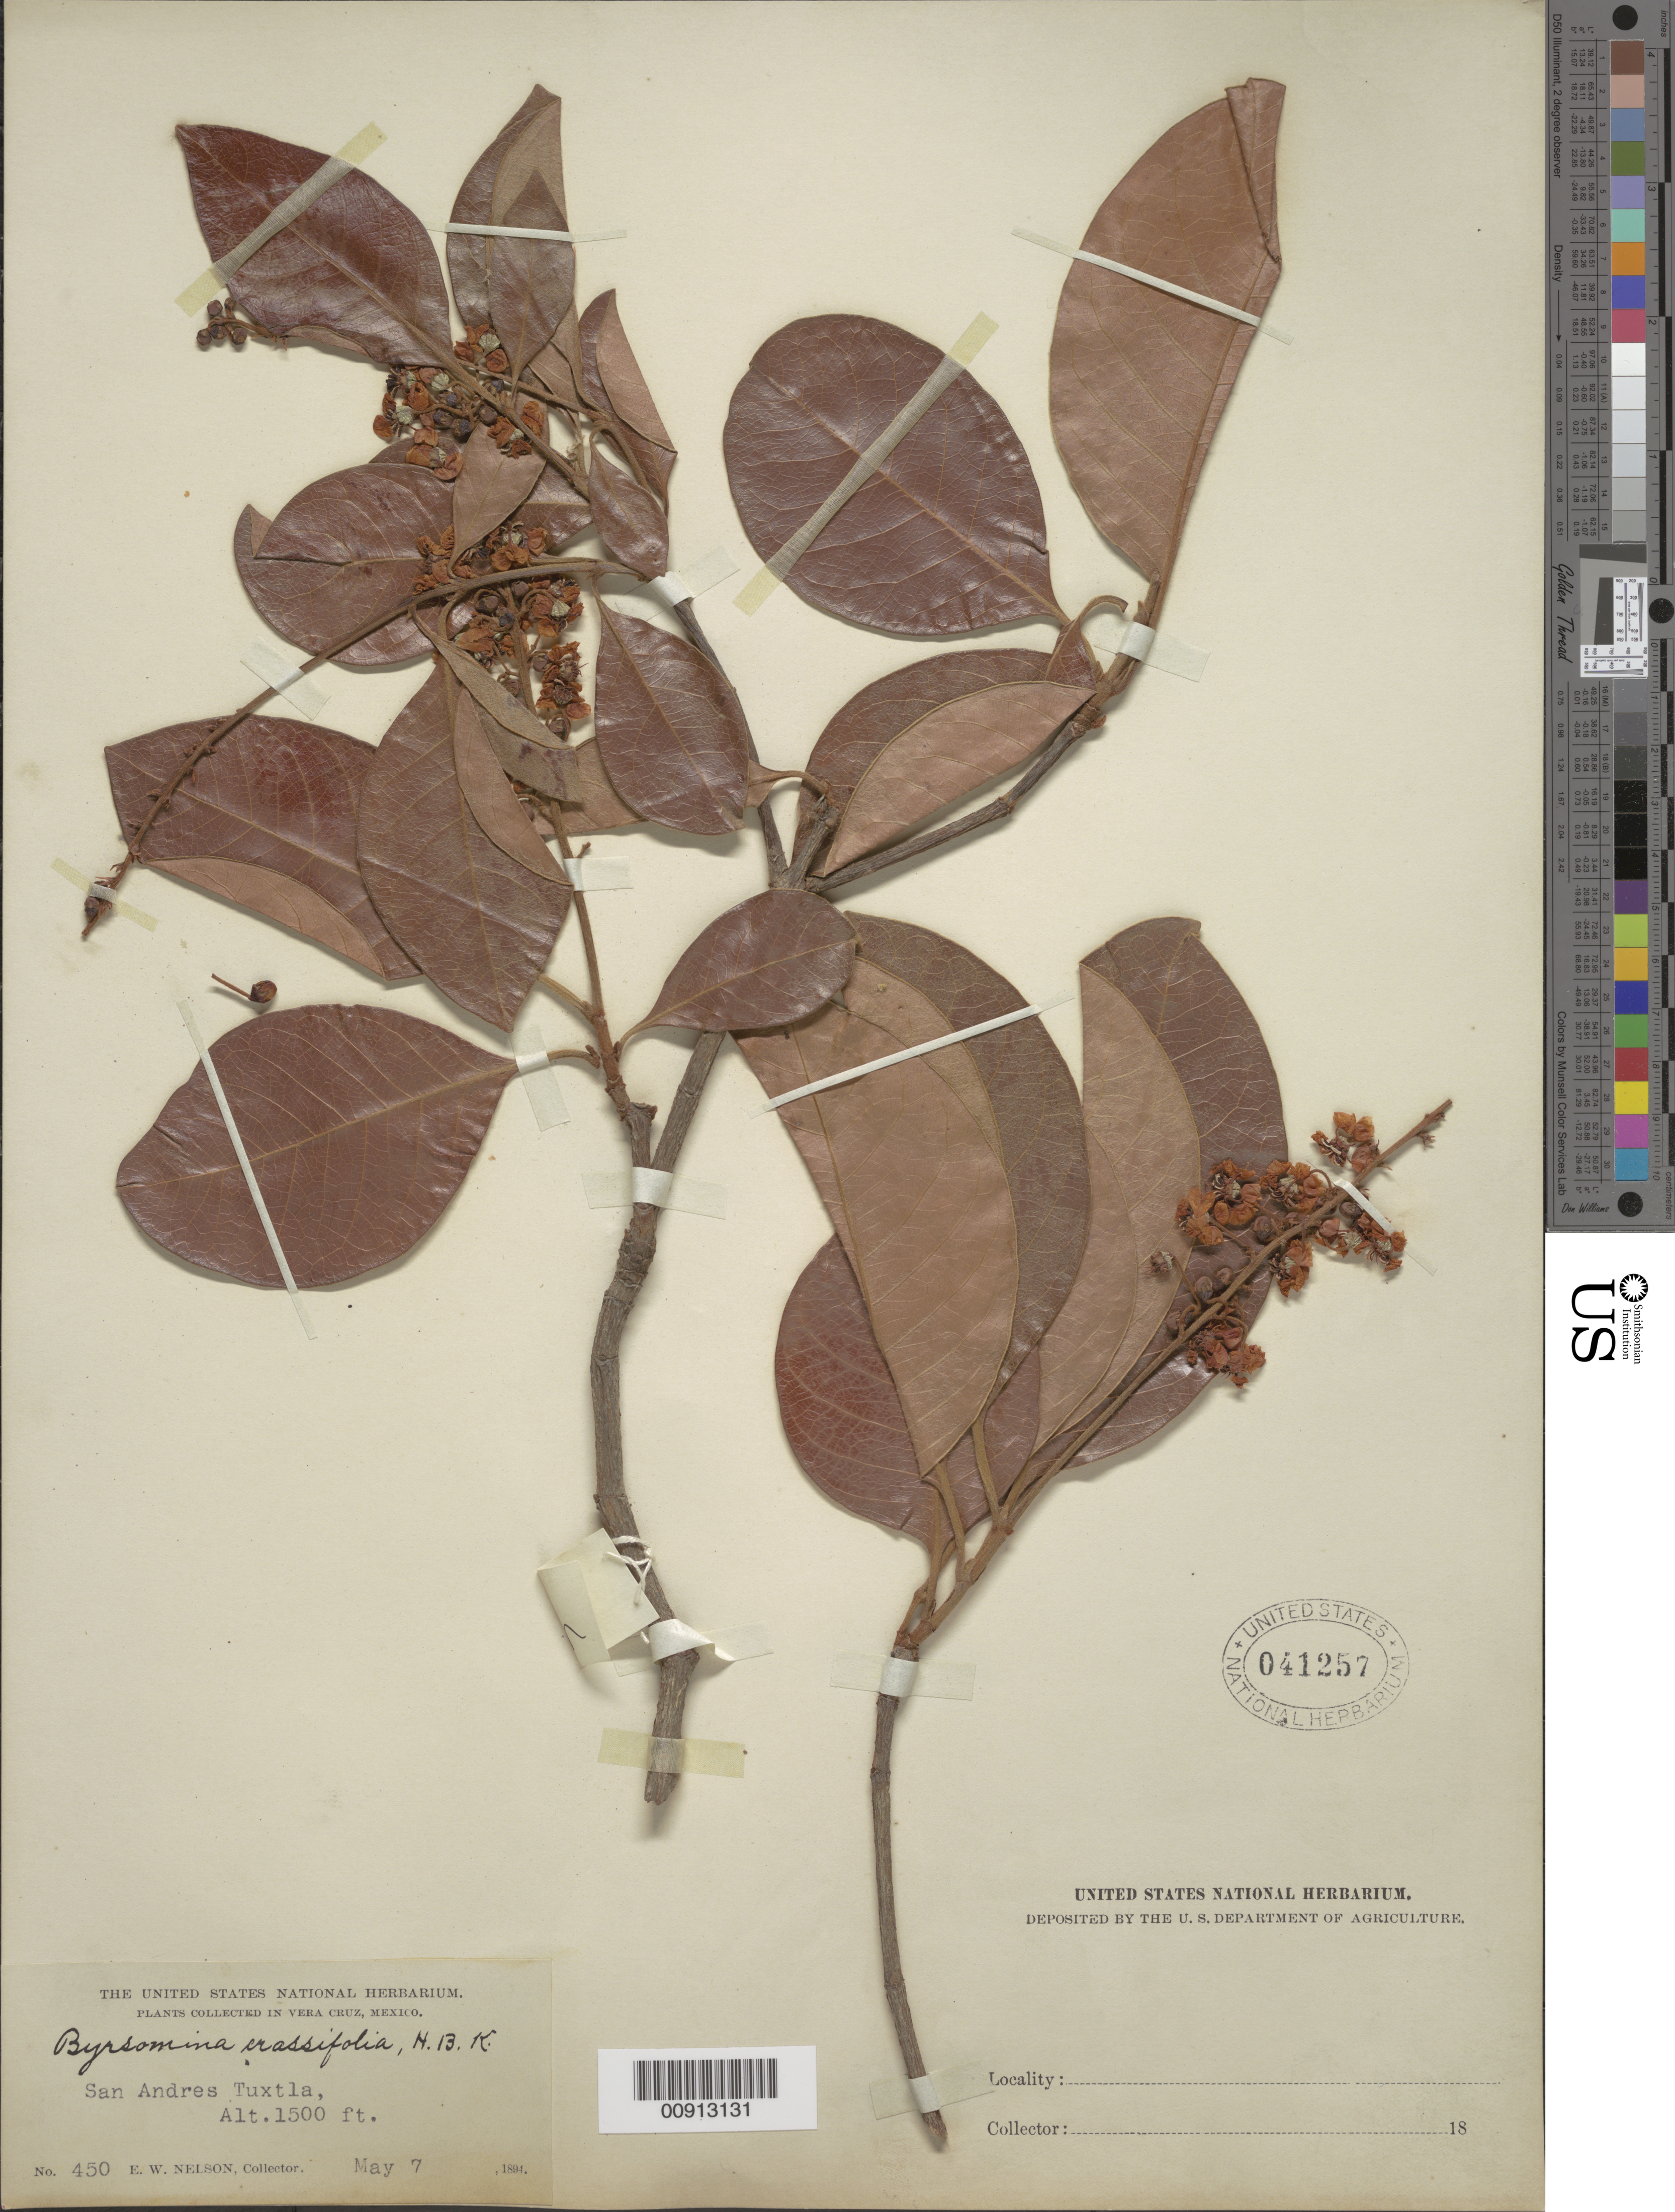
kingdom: Plantae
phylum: Tracheophyta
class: Magnoliopsida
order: Malpighiales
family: Malpighiaceae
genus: Byrsonima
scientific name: Byrsonima crassifolia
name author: (L.) Kunth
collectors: E. W. Nelson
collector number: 450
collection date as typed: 07 May 1894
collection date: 1894-05-07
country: Mexico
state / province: Veracruz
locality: San Andrés Tuxtla, Veracruz.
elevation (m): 457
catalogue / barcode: US 41257